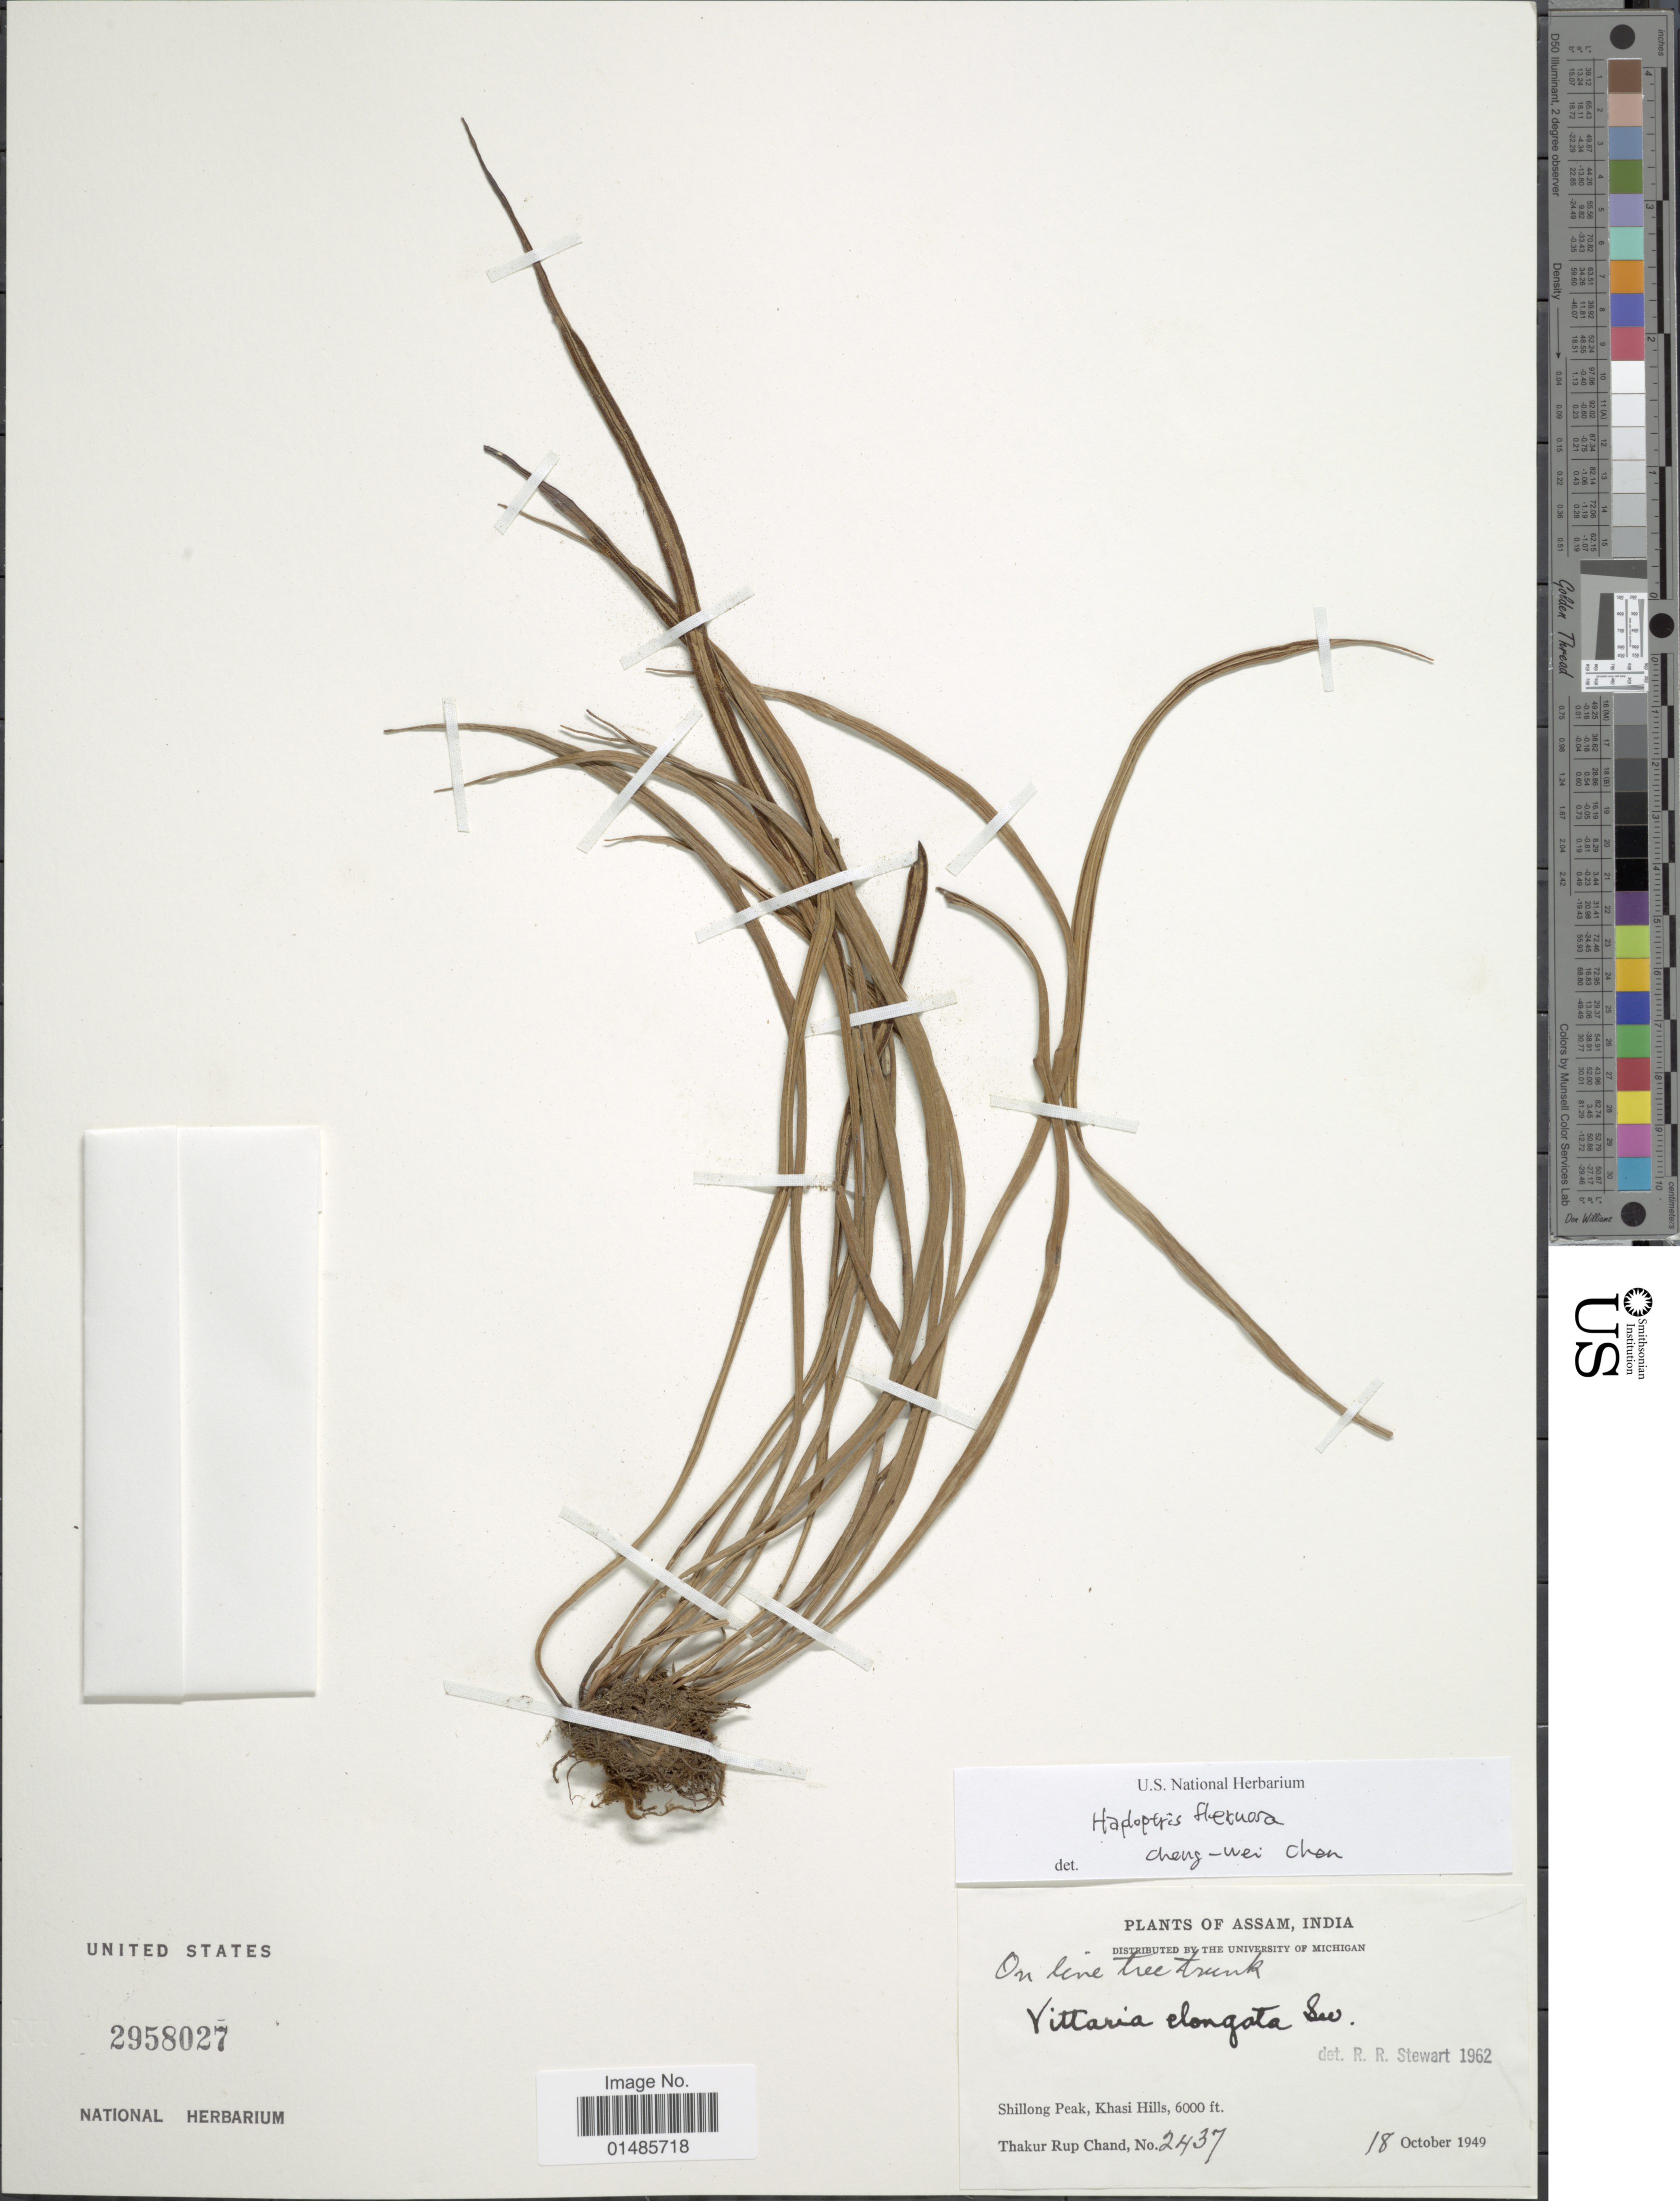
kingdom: Plantae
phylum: Tracheophyta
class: Polypodiopsida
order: Polypodiales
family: Pteridaceae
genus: Haplopteris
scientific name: Haplopteris flexuosa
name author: (Fée) E.H. Crane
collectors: T. R. Chand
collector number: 2437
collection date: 1949-10-18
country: India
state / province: Meghalaya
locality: Shillong Peak, Khasi Hills.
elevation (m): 1829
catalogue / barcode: US 2958027